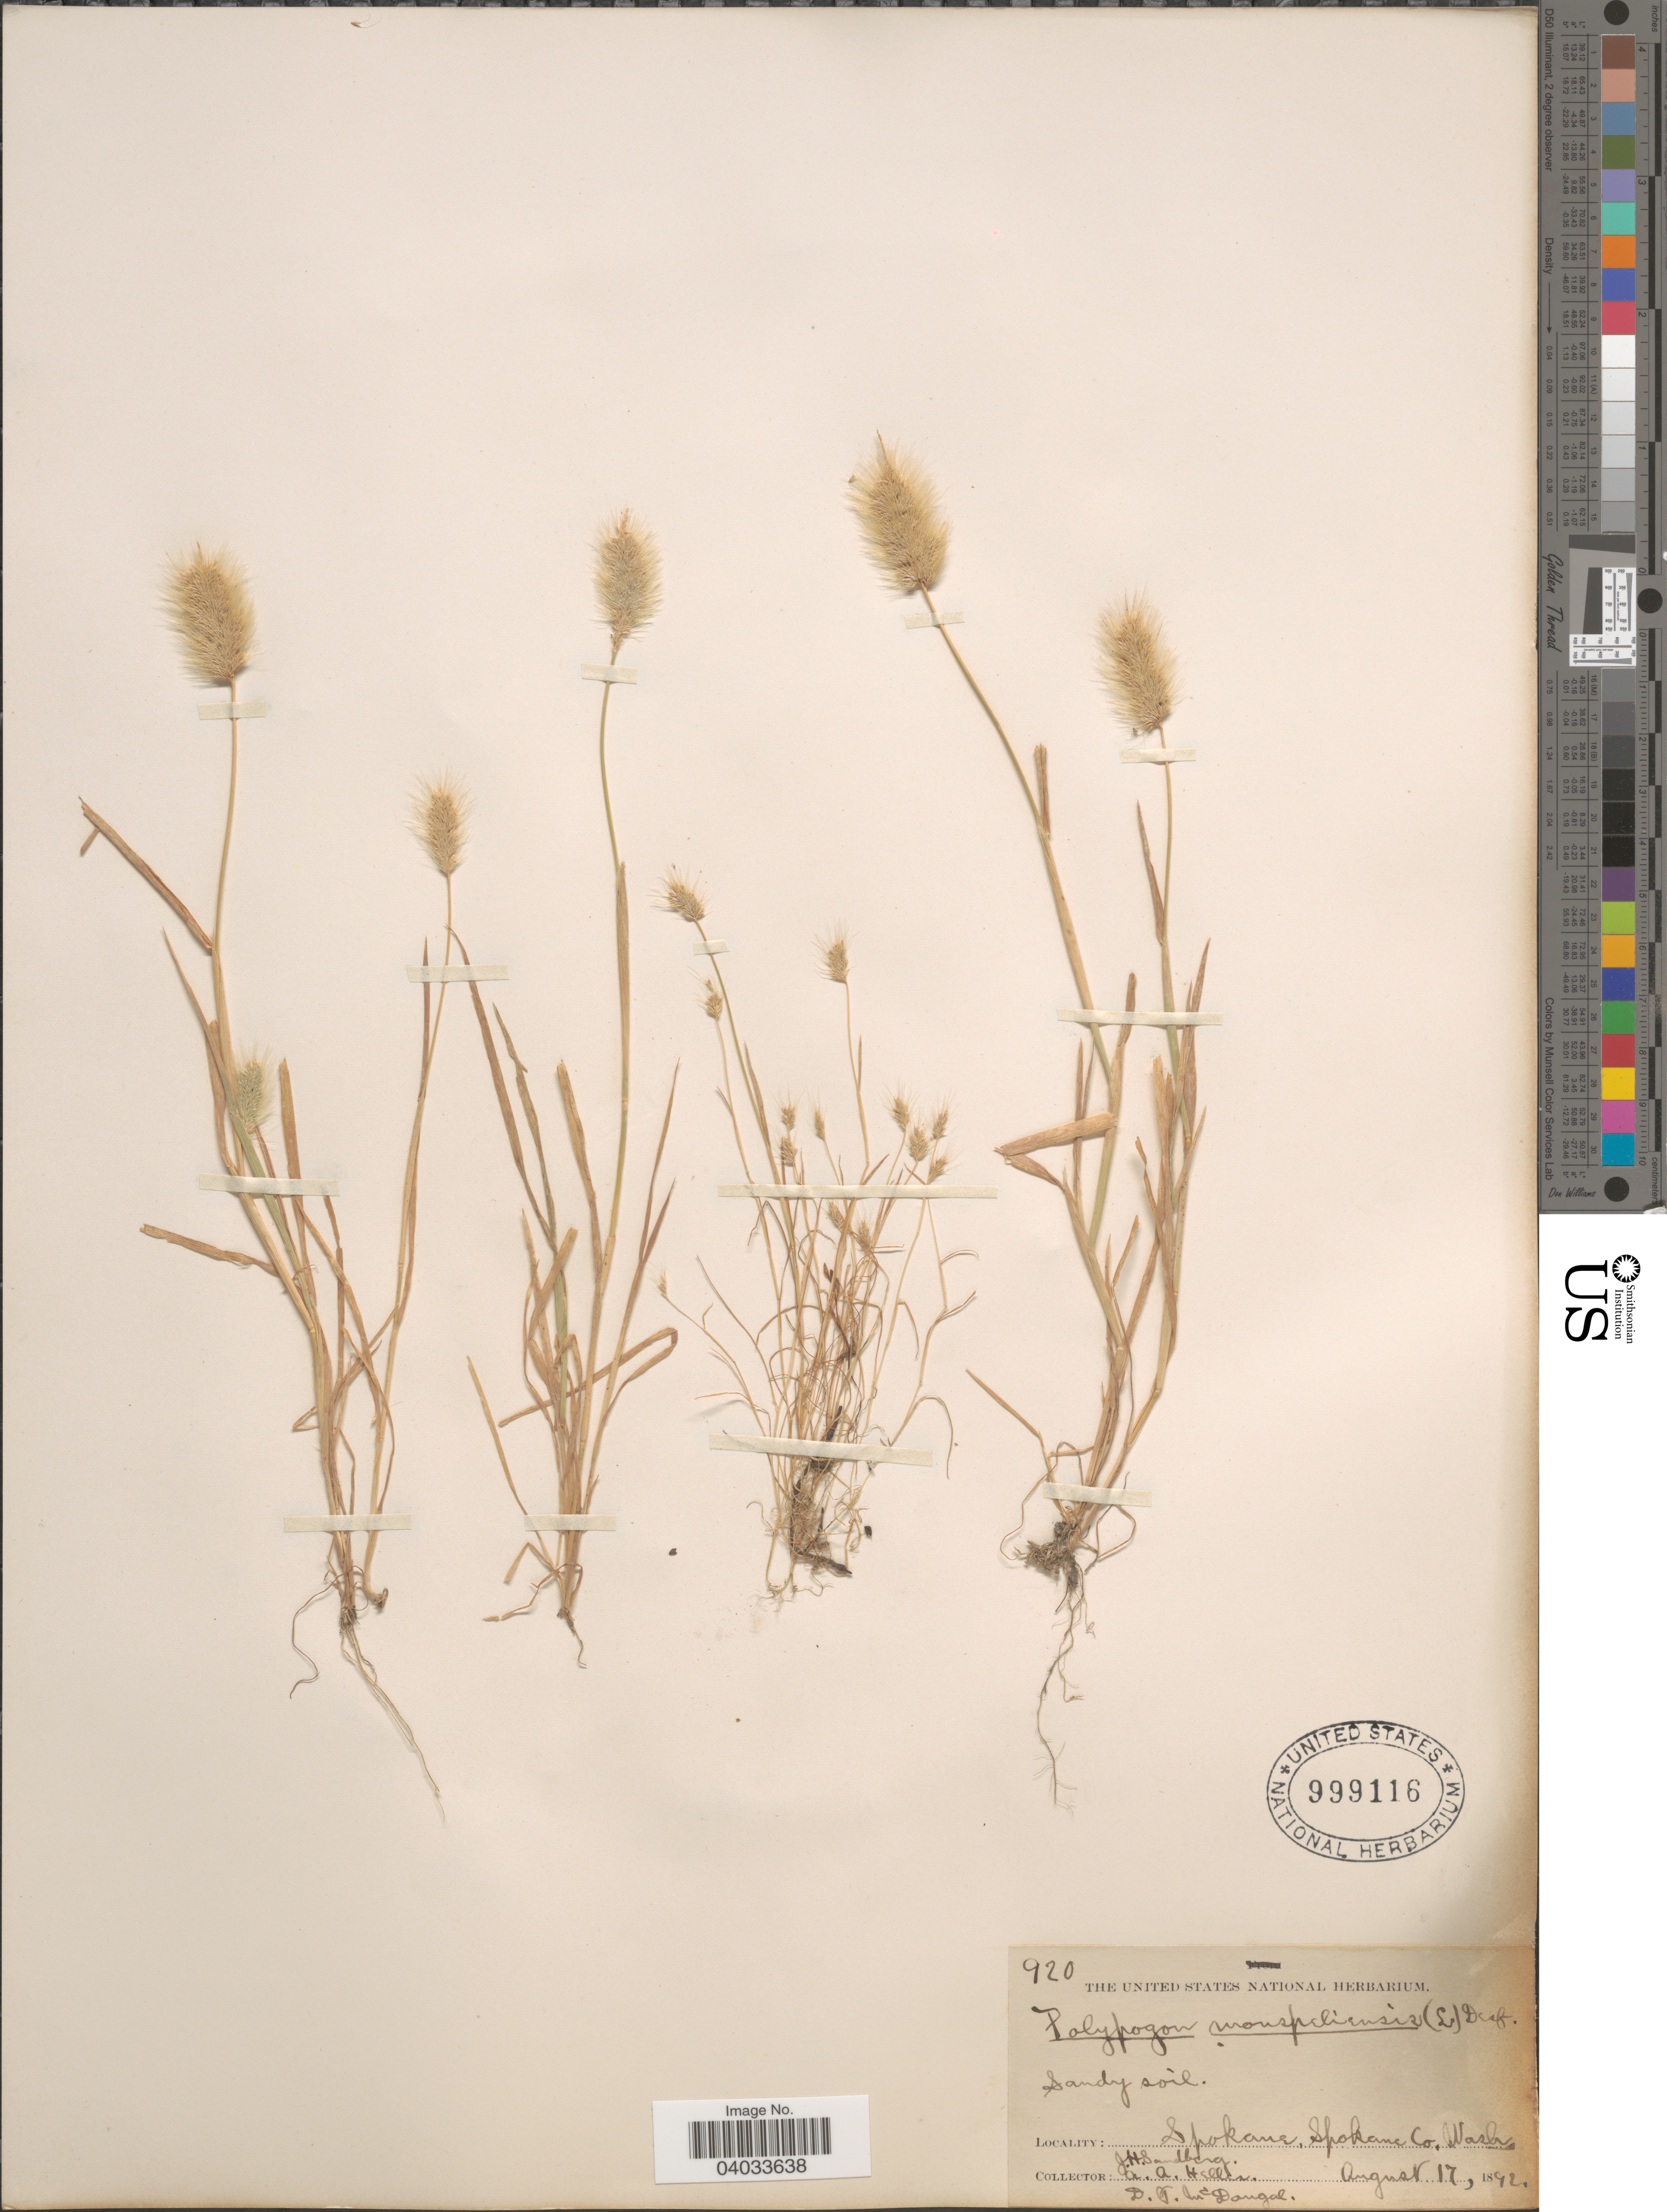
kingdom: Plantae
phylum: Tracheophyta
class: Liliopsida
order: Poales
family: Poaceae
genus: Polypogon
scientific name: Polypogon monspeliensis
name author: (L.) Desf.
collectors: J. H. Sandberg, A. A. Heller & D. McDougal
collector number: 920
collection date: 1892-08-17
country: United States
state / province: Washington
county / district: Spokane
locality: Spokane, Spokane Co.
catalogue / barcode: US 999116